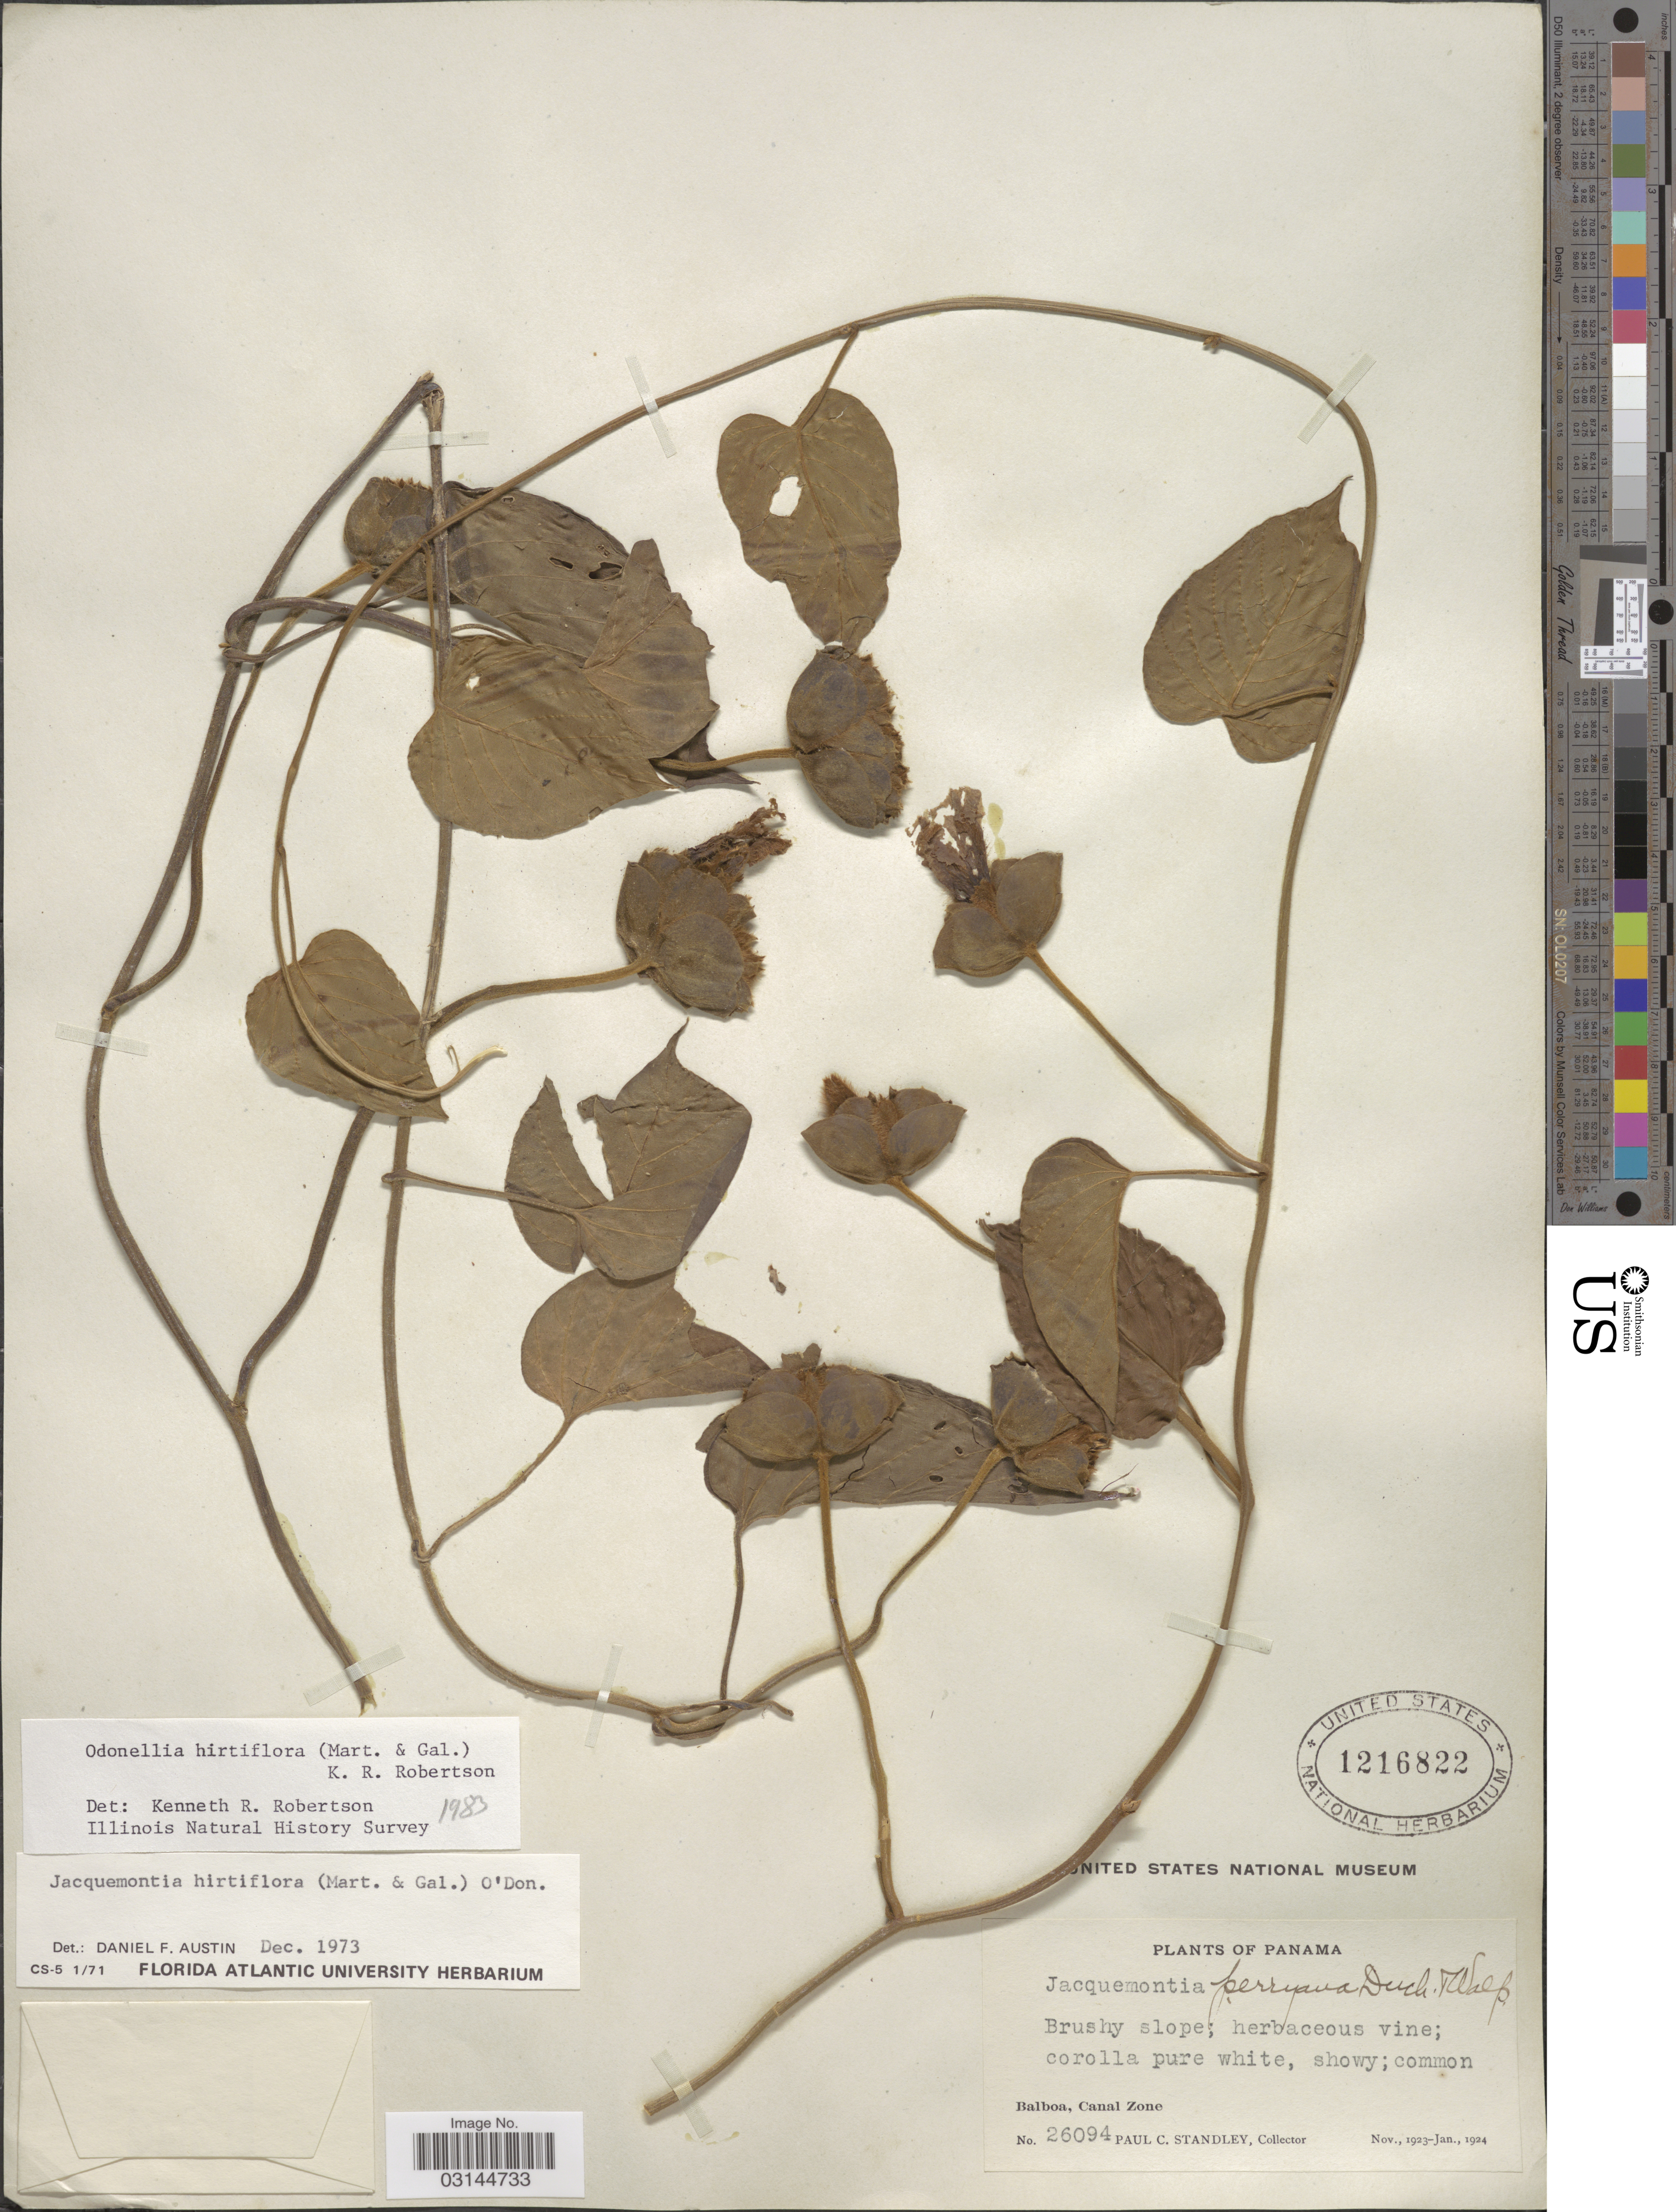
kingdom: Plantae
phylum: Tracheophyta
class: Magnoliopsida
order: Solanales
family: Convolvulaceae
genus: Odonellia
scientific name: Odonellia hirtiflora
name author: (M. Martens & Galeotti) K.R. Robertson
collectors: P. C. Standley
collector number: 26094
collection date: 1923-11/1924-01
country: Panama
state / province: Colón / Panamá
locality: Balboa, Canal Zone.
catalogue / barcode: US 1216822